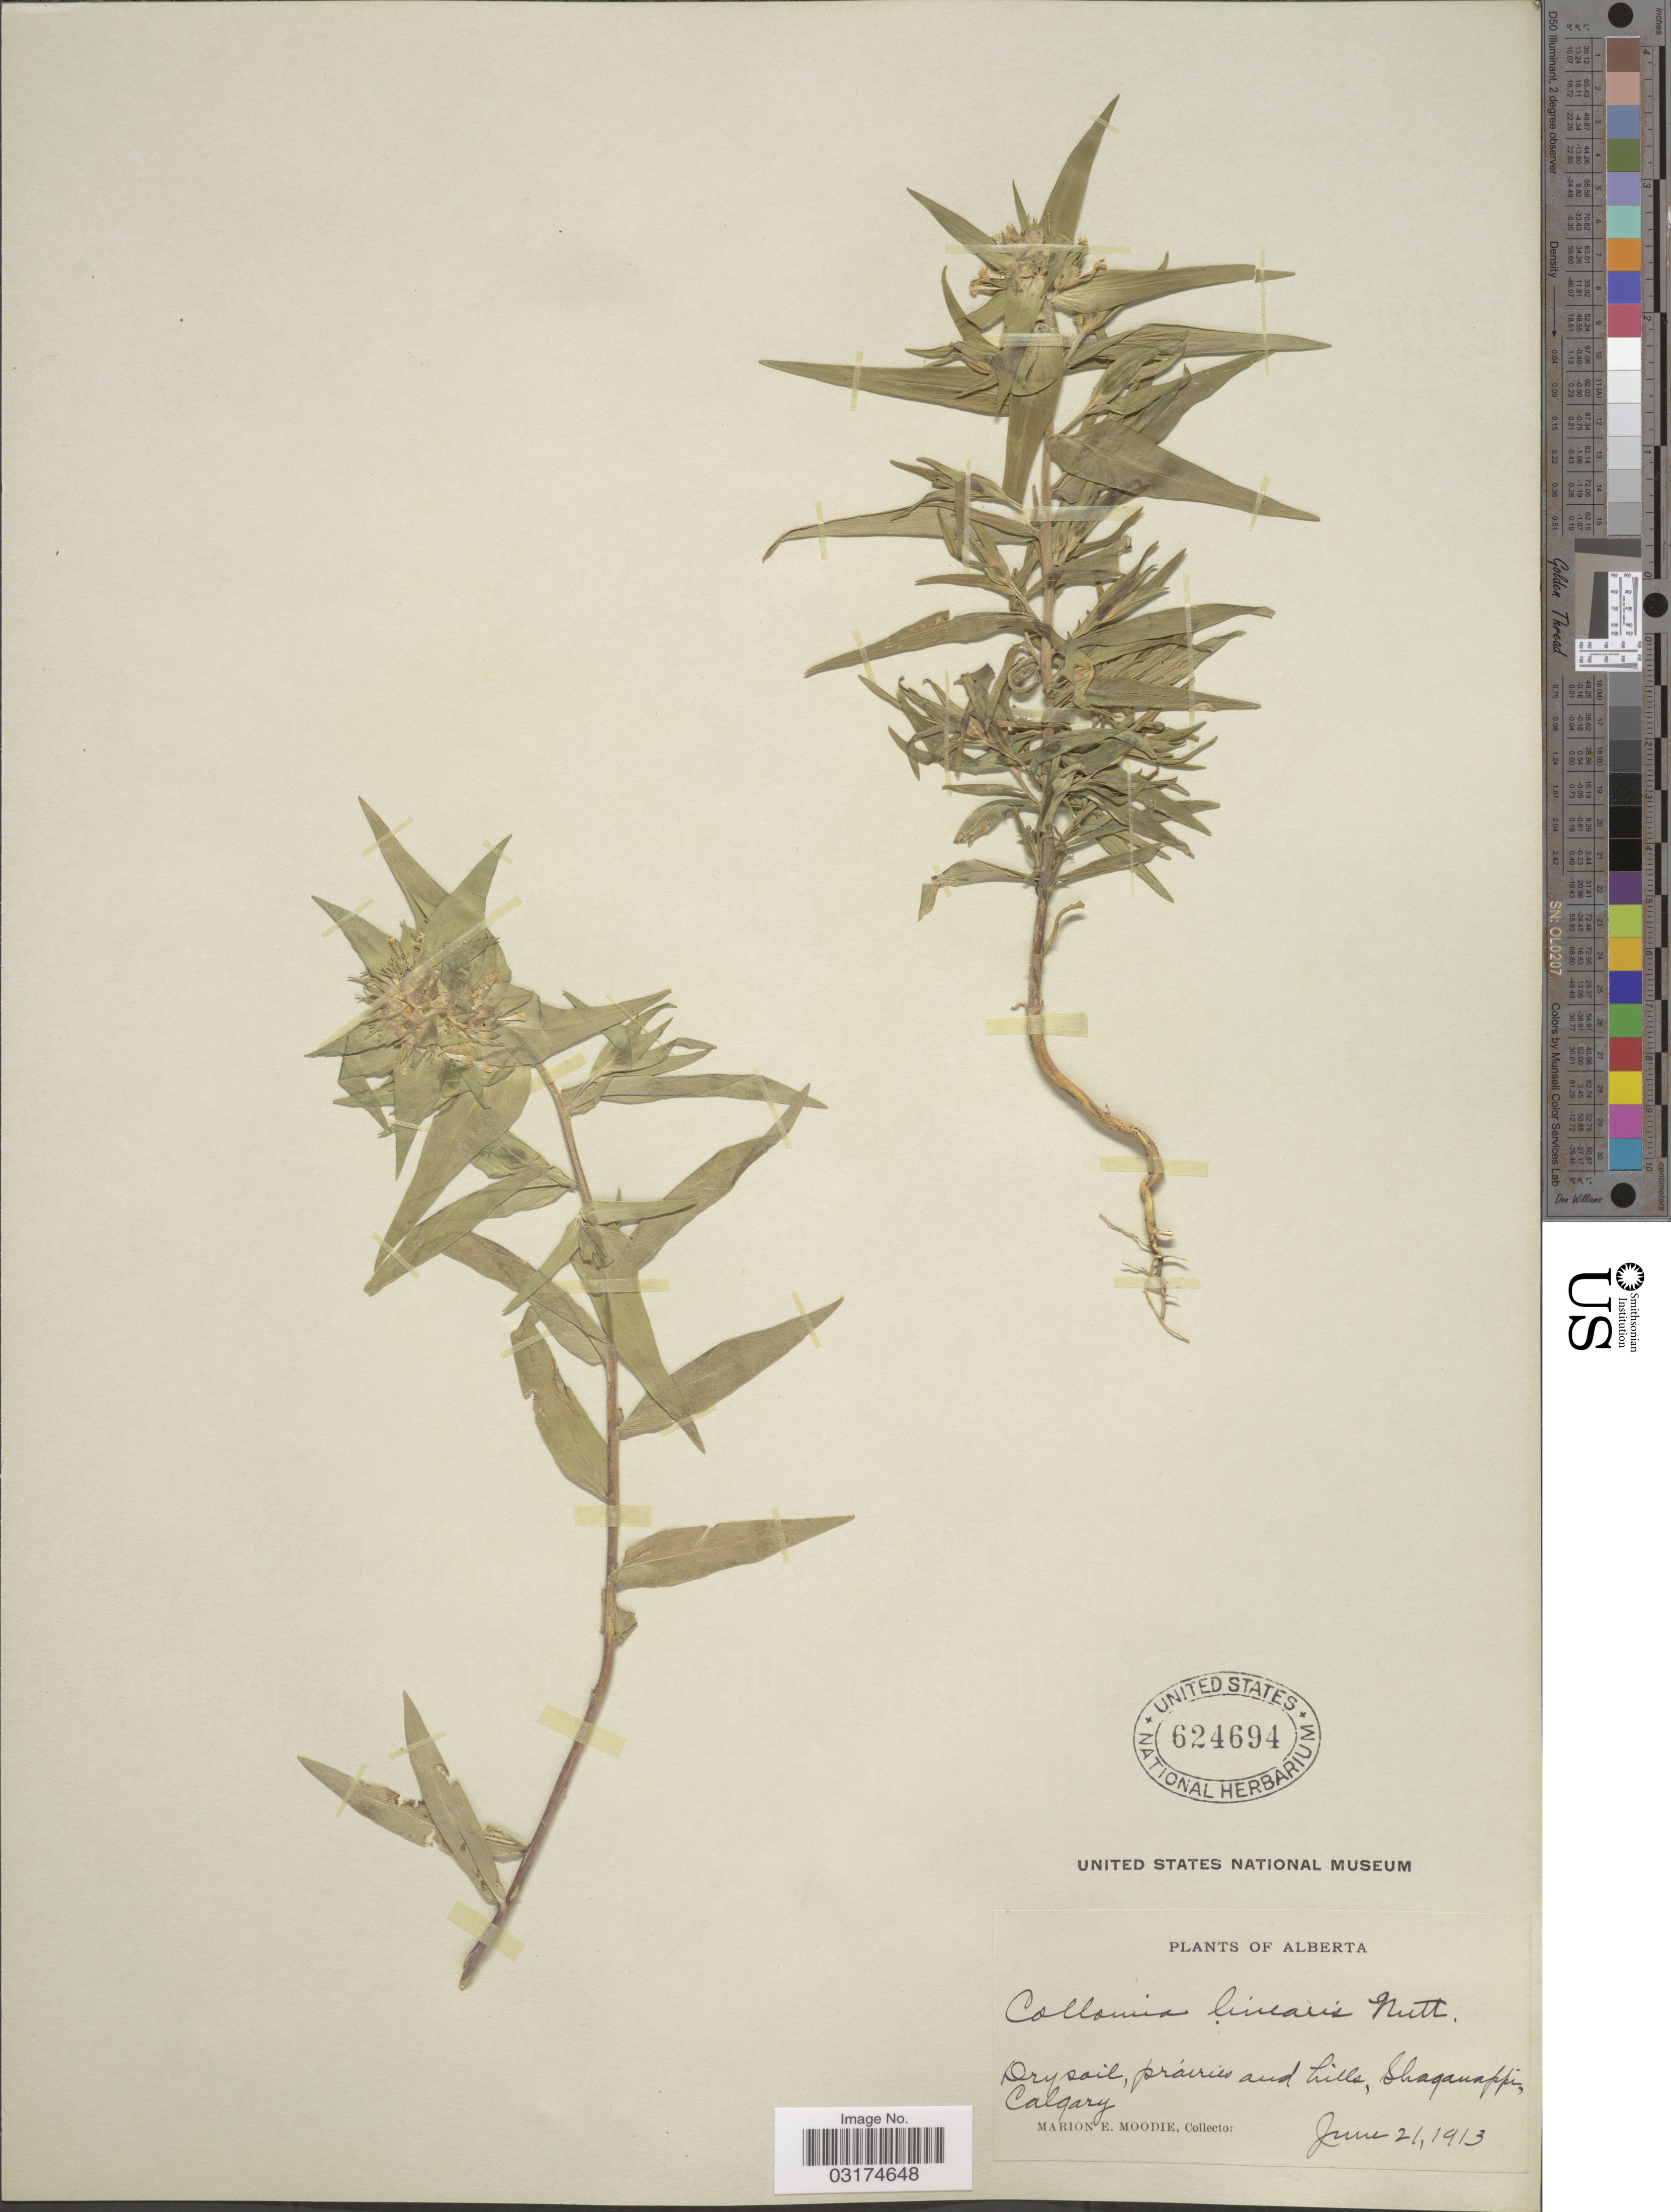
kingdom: Plantae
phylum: Tracheophyta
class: Magnoliopsida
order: Ericales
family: Polemoniaceae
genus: Collomia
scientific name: Collomia linearis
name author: Nutt.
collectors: M. E. Moodie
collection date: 1913-06-21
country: Canada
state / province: Alberta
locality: Prairies and hills, Shaganappi, Calgary.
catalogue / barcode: US 624694